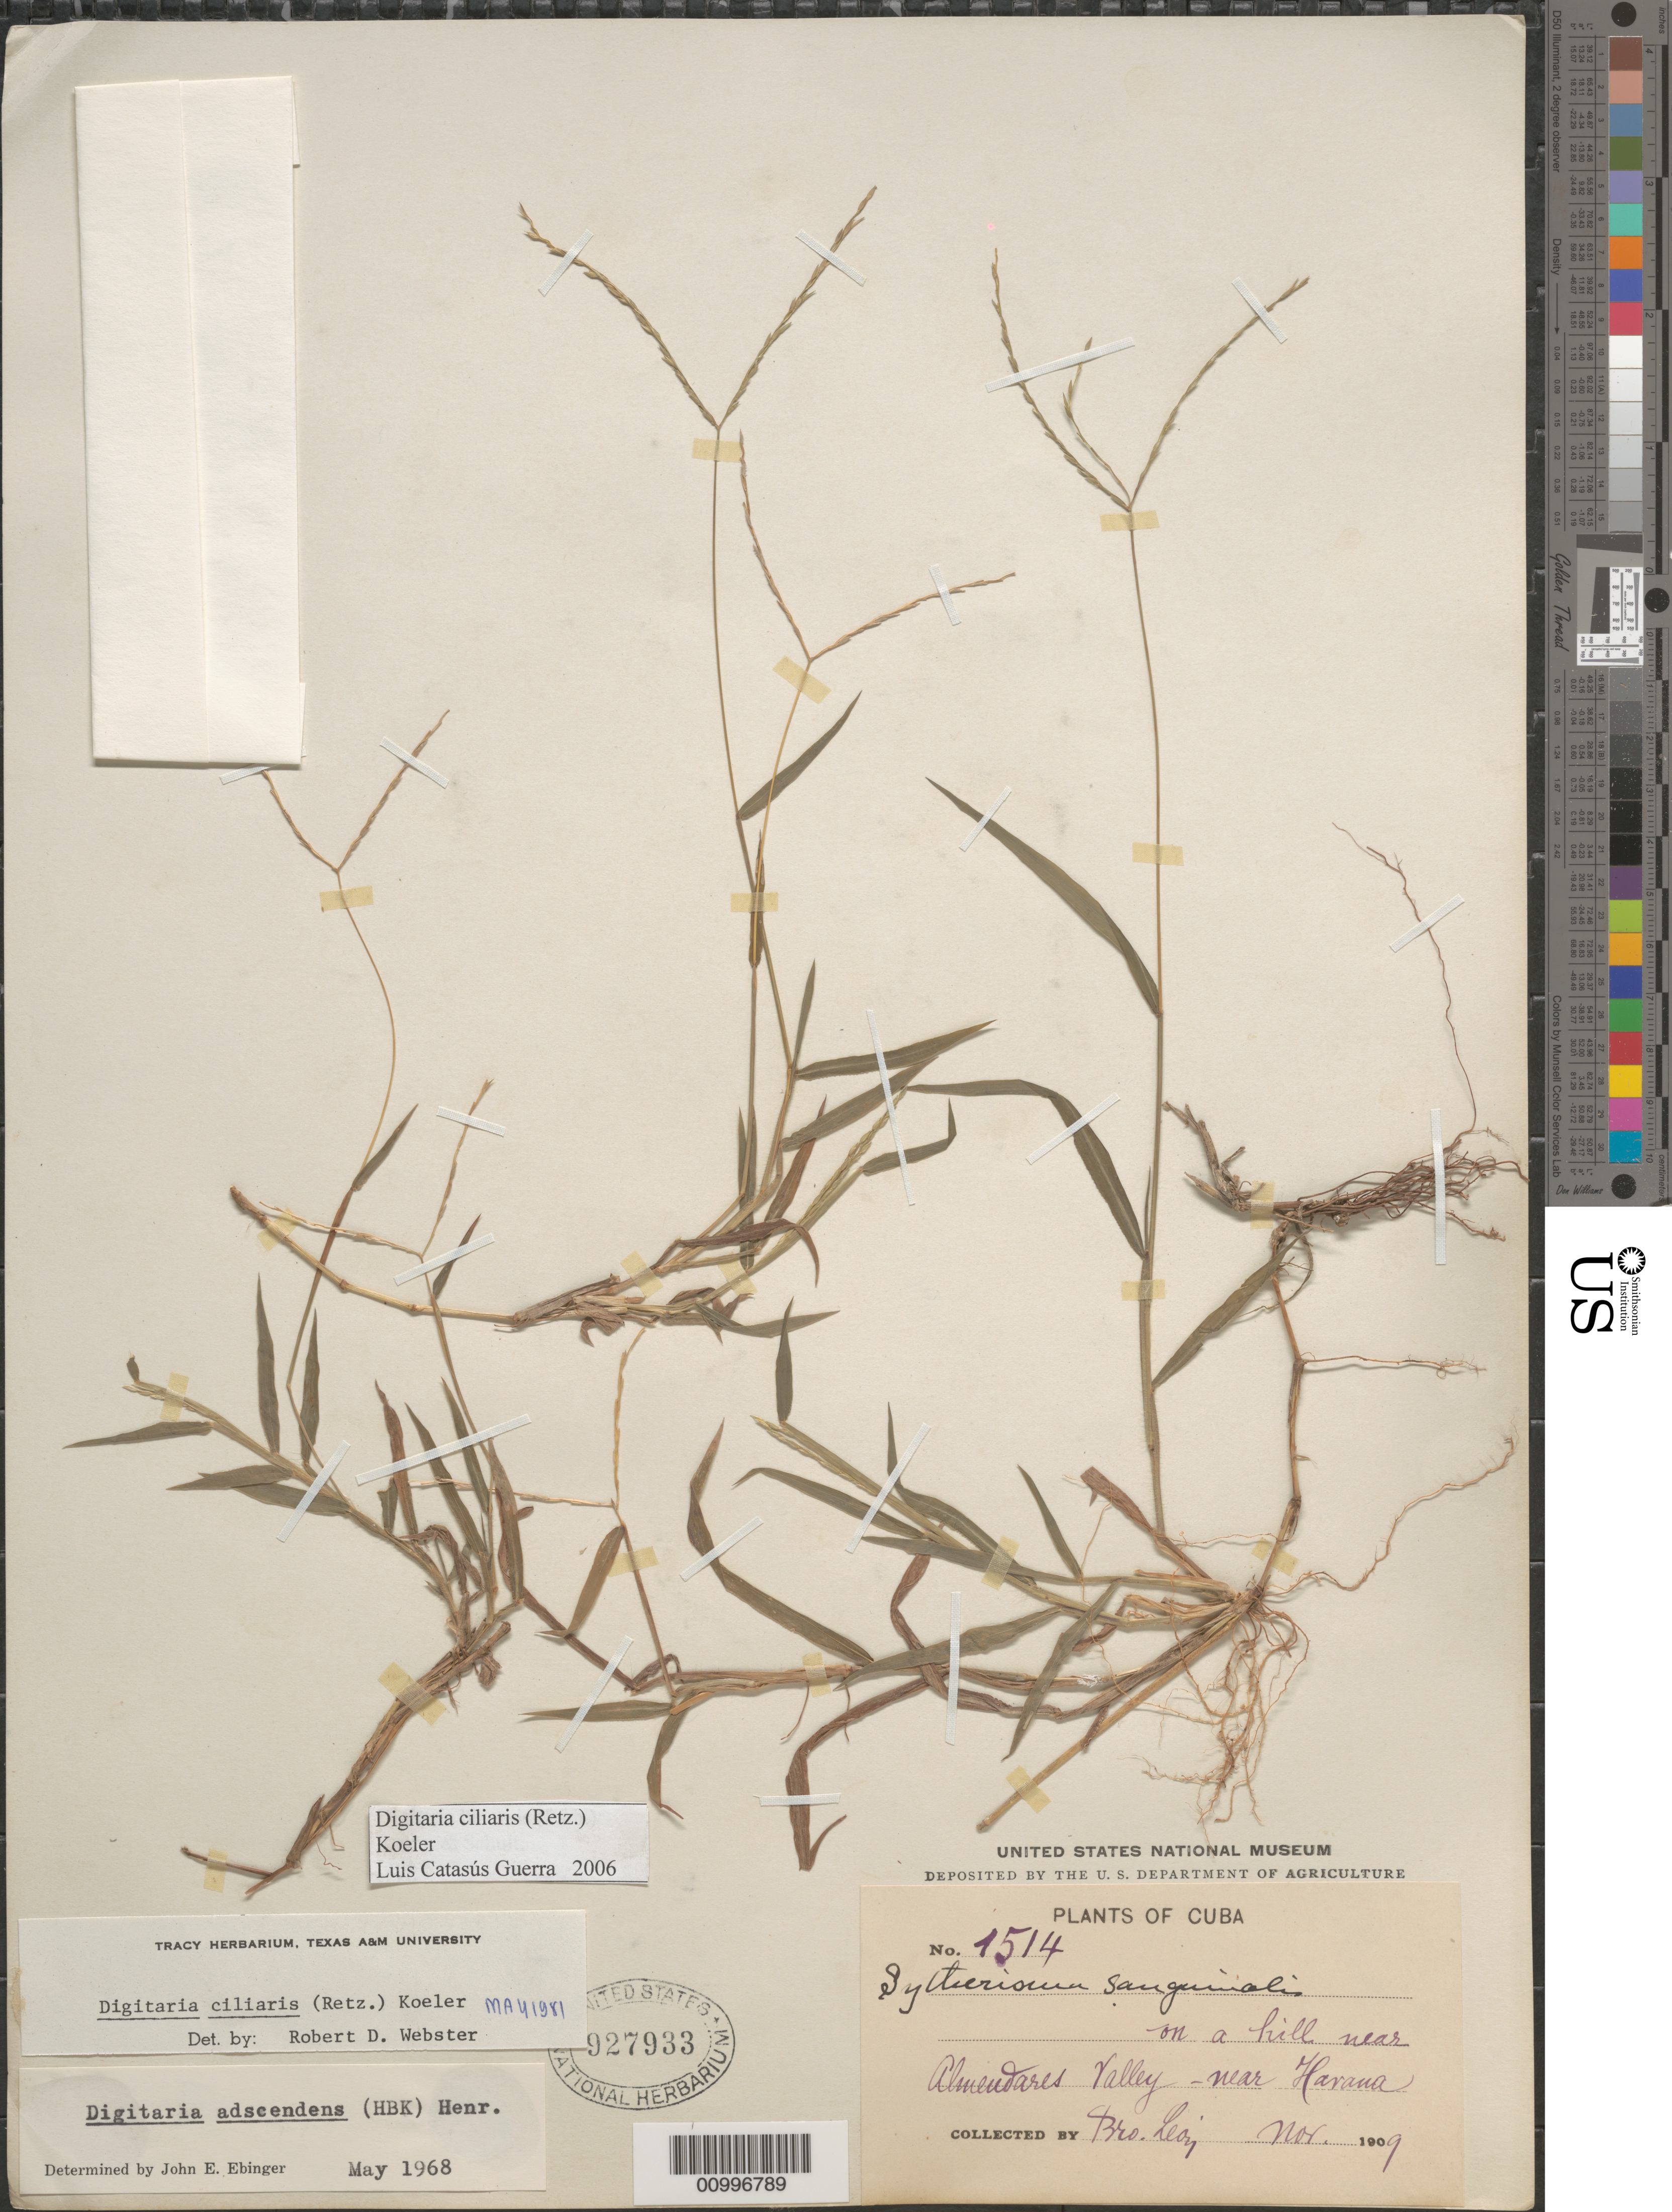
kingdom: Plantae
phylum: Tracheophyta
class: Liliopsida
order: Poales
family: Poaceae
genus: Digitaria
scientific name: Digitaria ciliaris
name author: (Retz.) Koeler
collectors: Bro. León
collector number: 1514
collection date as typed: Nov 1909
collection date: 1909-11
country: Cuba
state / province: La Habana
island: Cuba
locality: Almendares Valley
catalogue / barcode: US 927933